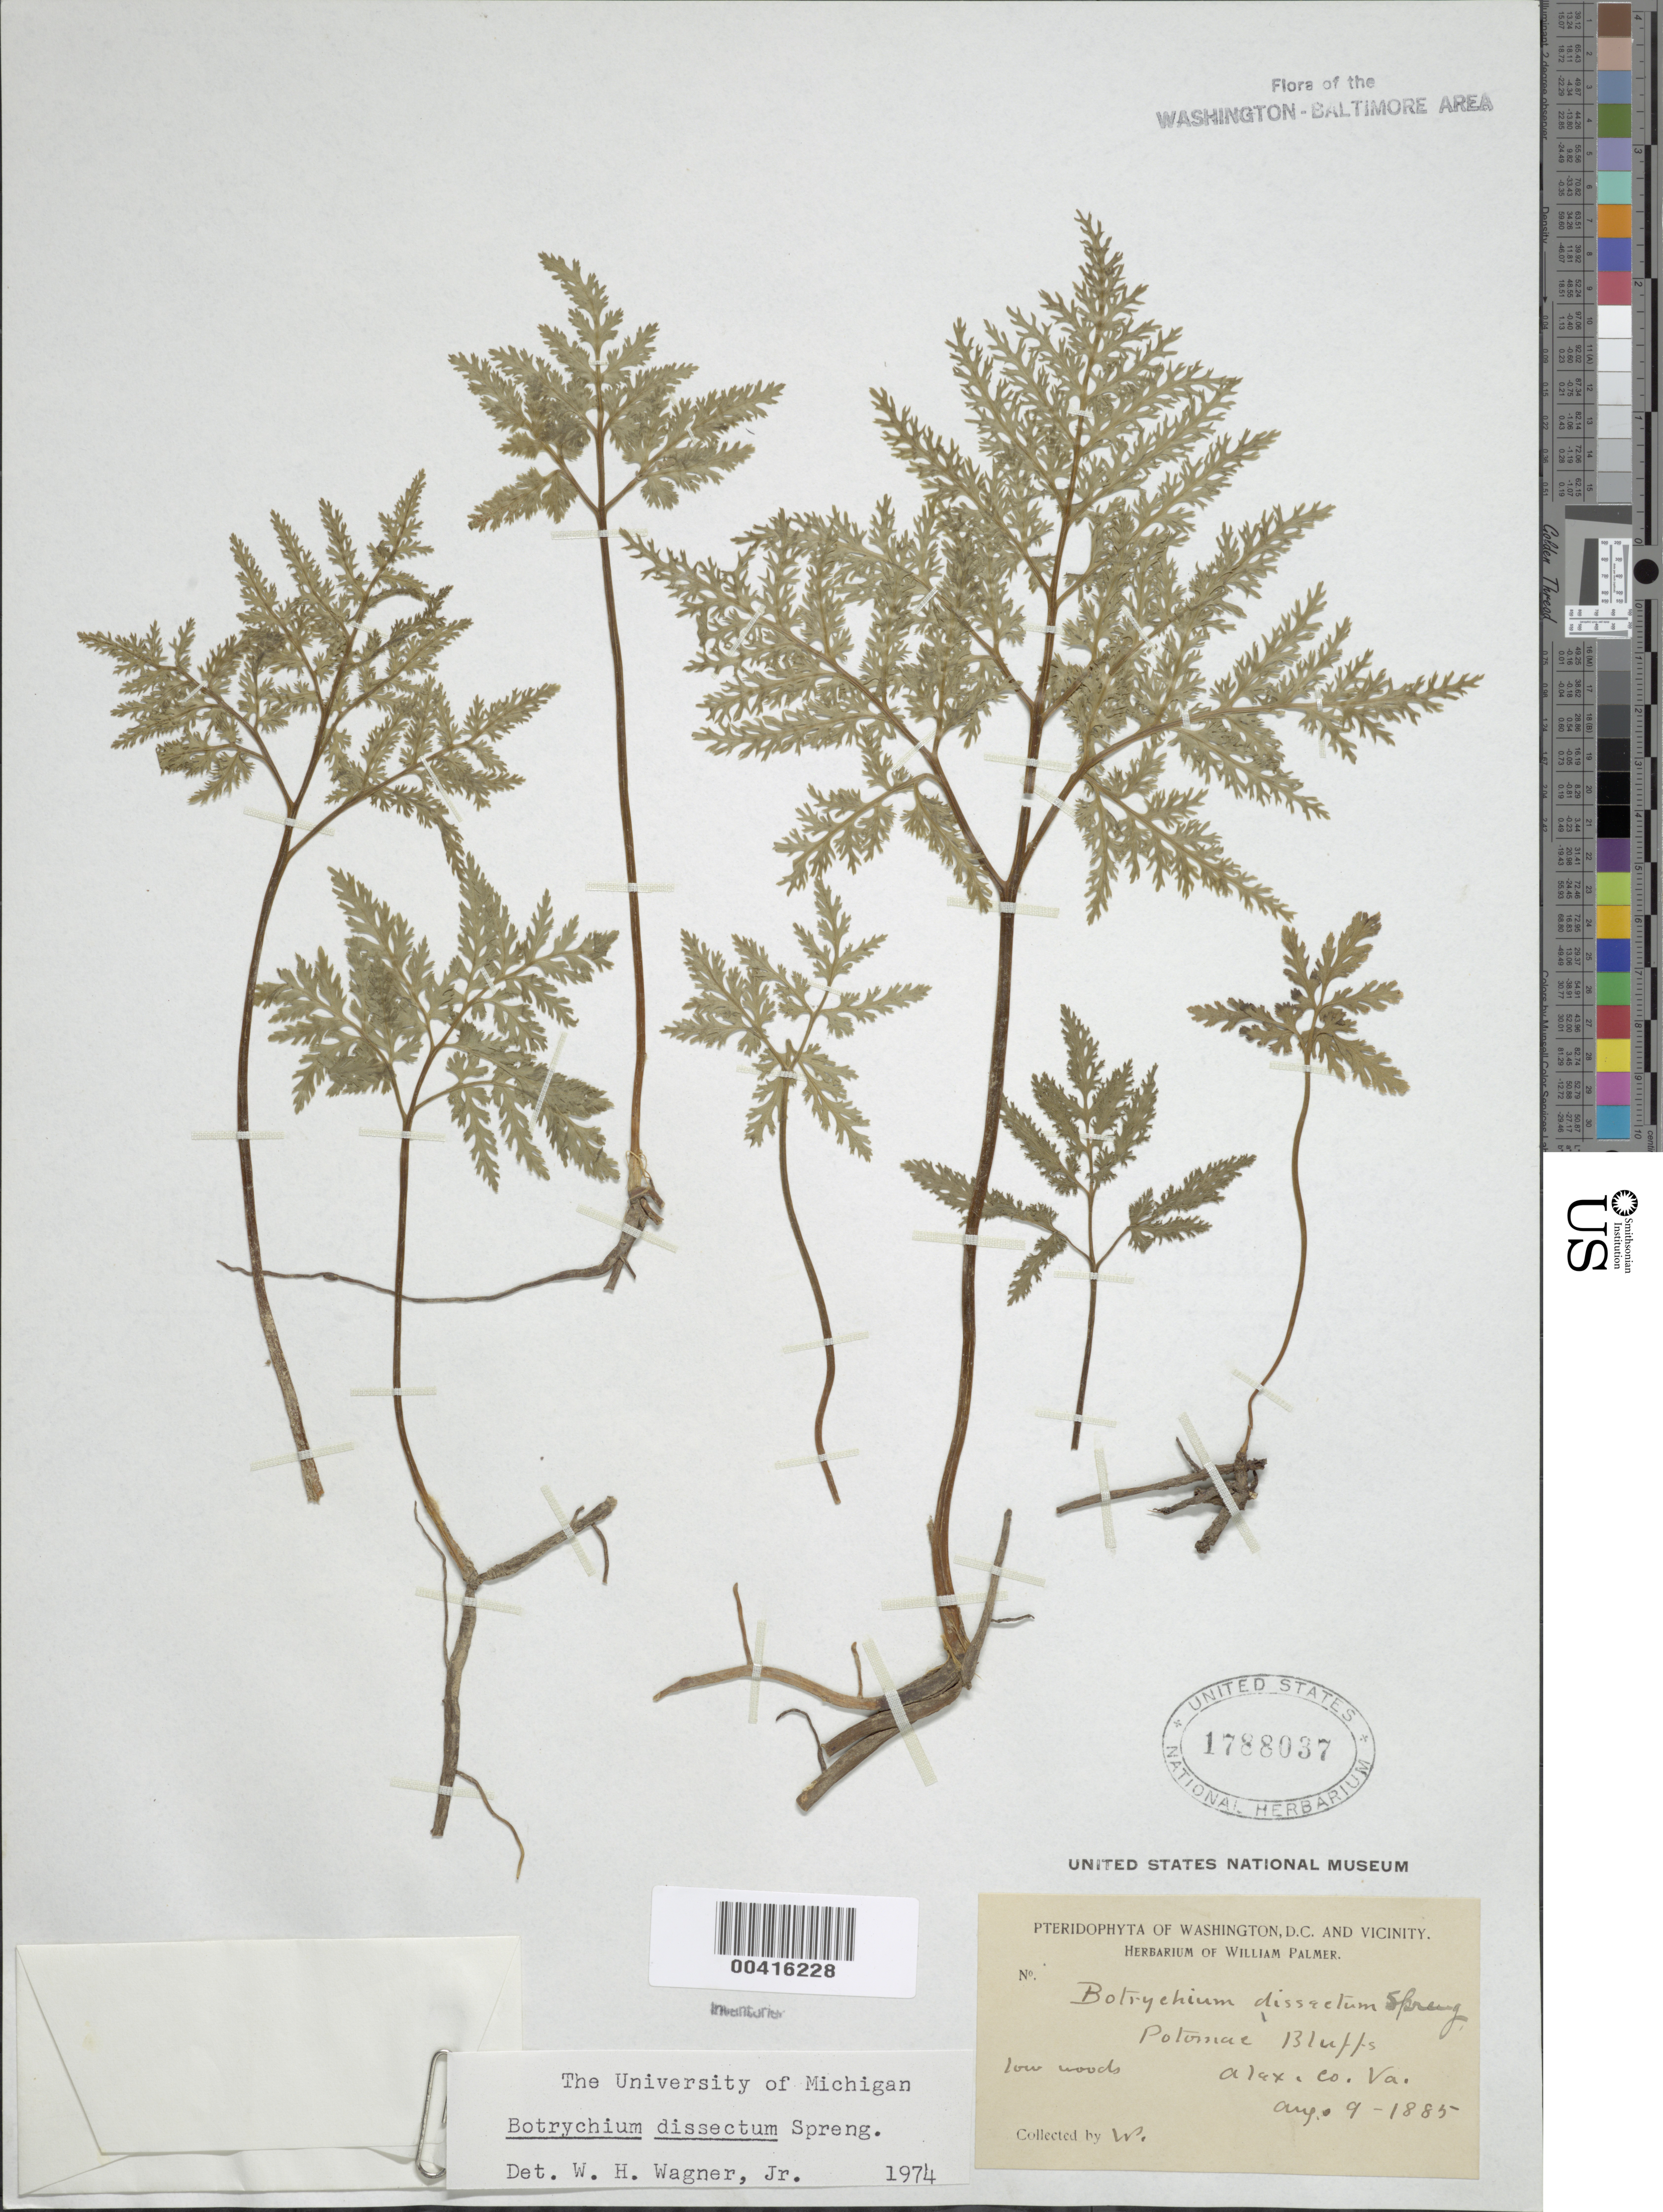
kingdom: Plantae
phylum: Tracheophyta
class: Polypodiopsida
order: Ophioglossales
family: Ophioglossaceae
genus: Botrychium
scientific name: Botrychium dissectum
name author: Spreng.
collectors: W. Palmer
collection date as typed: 09 Aug 1885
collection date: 1885-08-09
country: United States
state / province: Virginia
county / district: Fairfax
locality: Potomac Bluffs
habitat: Low woods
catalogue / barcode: US 1788037